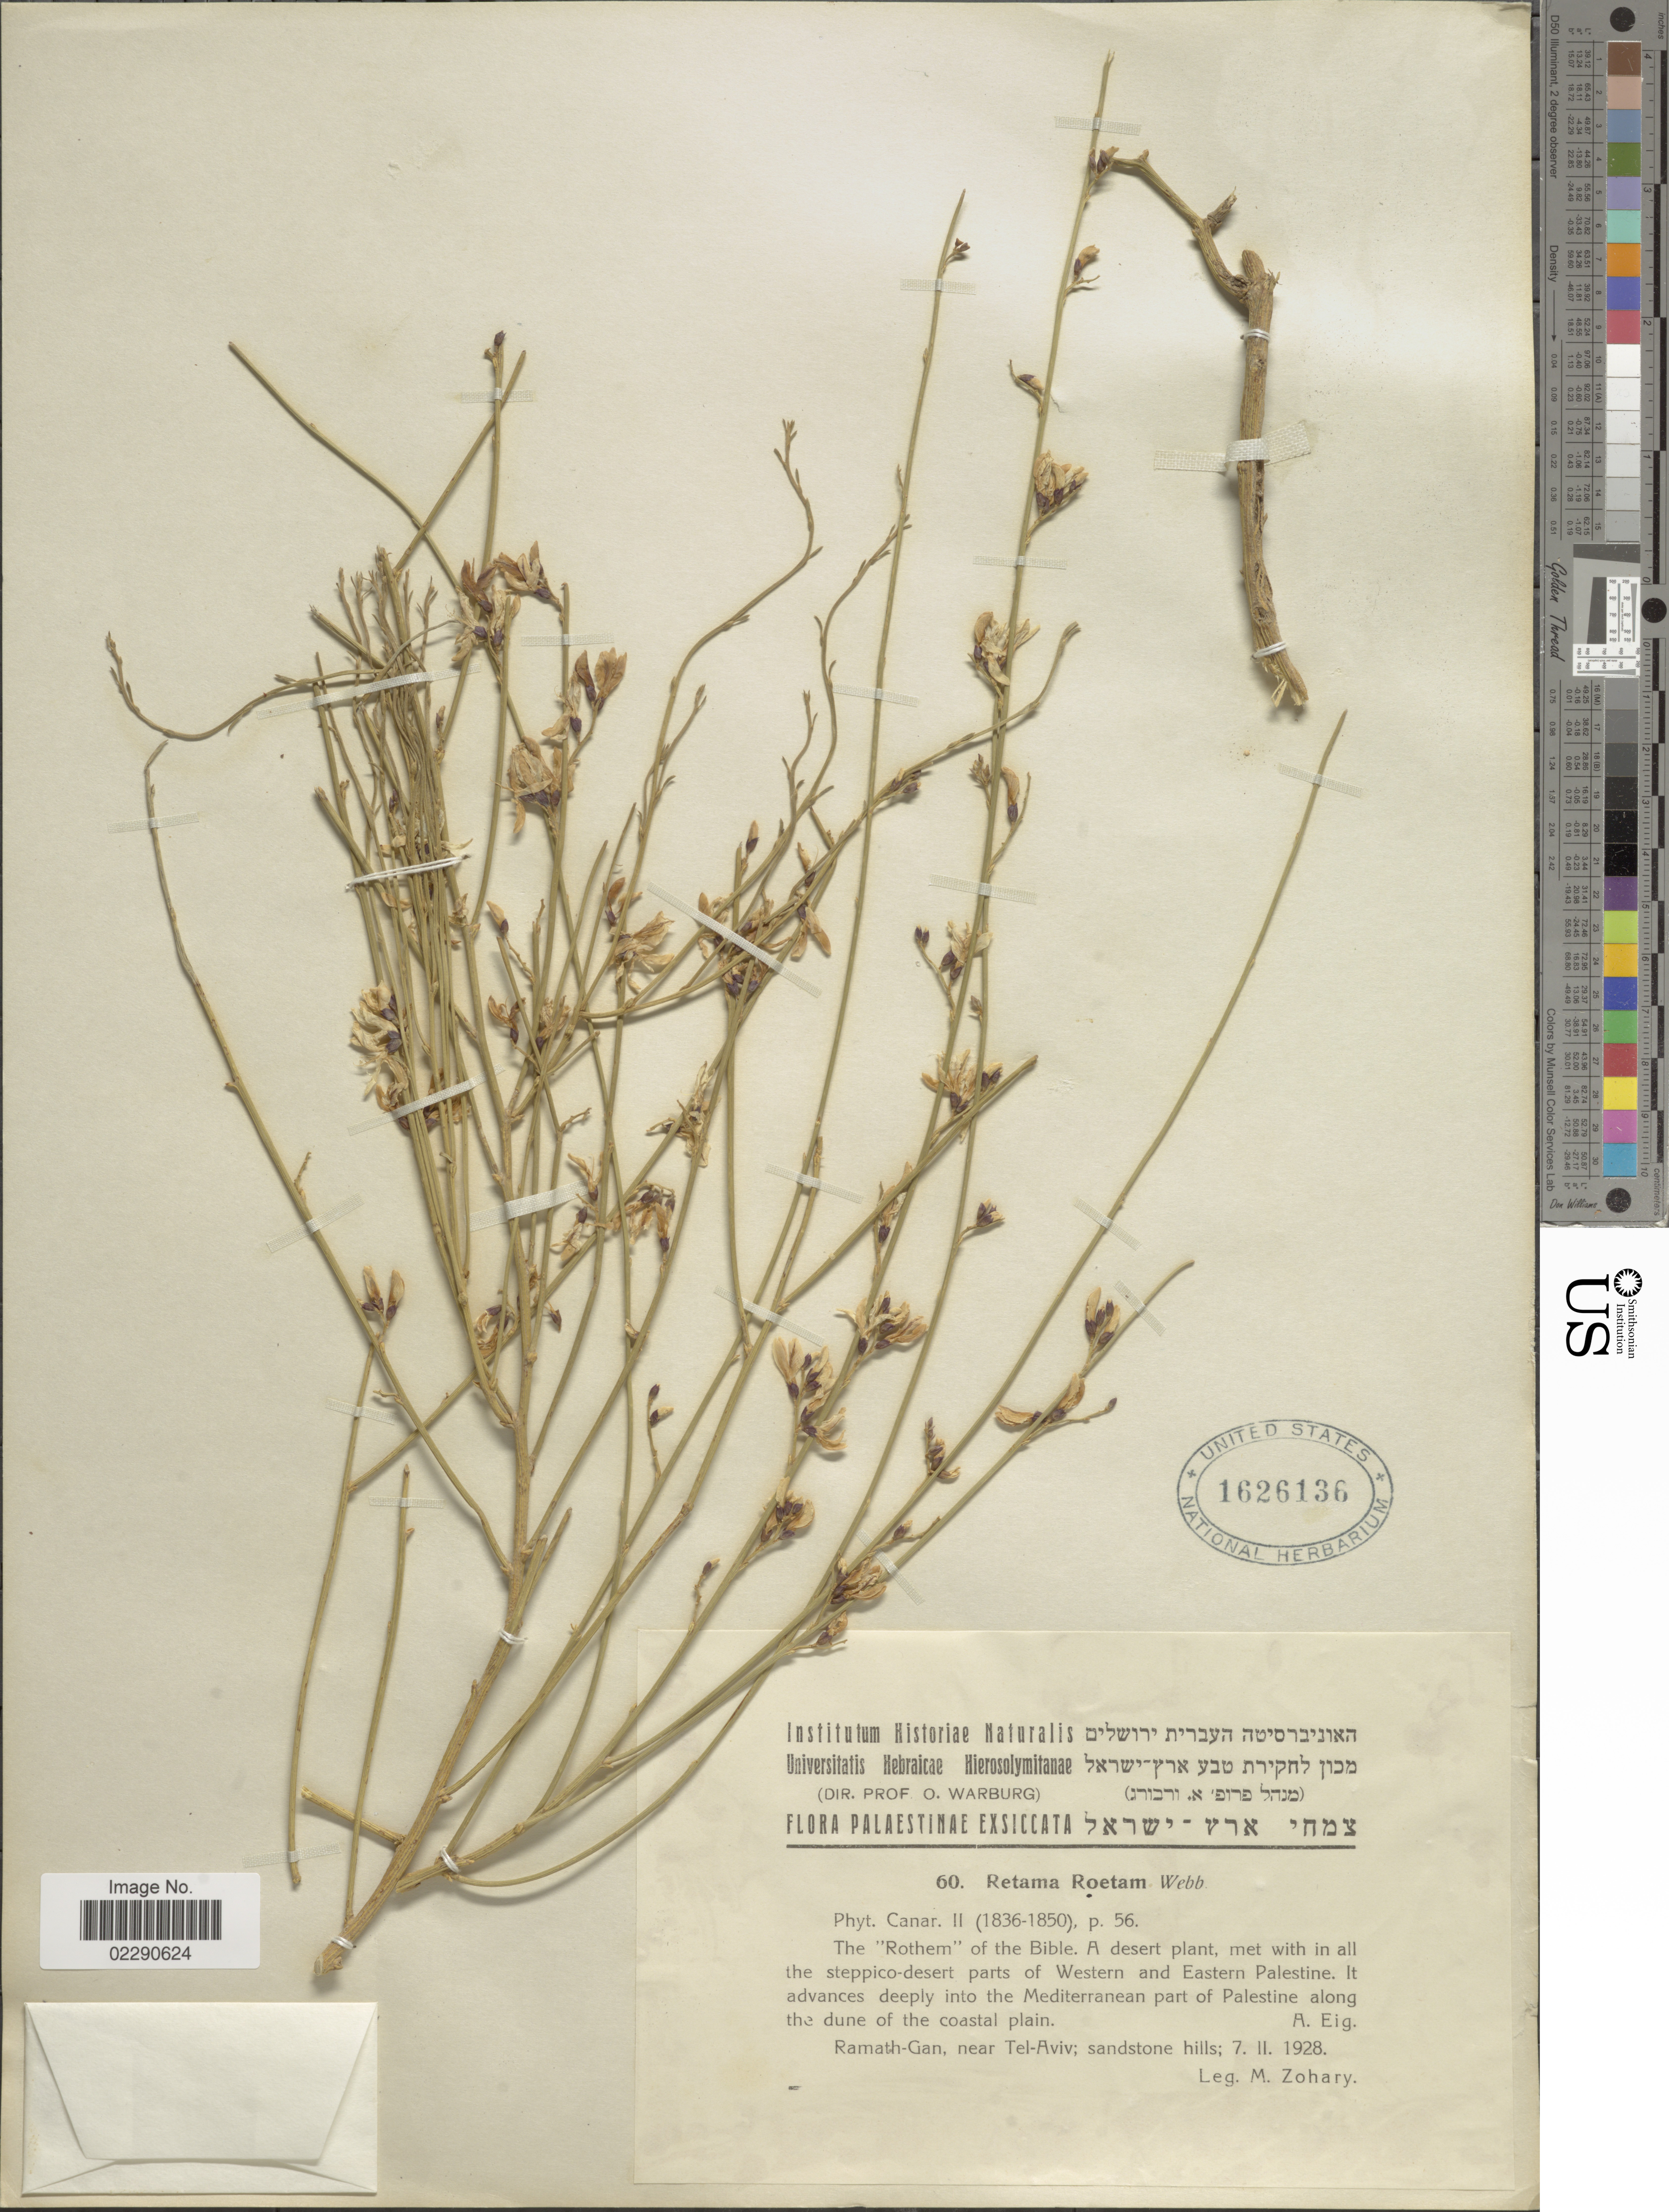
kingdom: Plantae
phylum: Tracheophyta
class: Magnoliopsida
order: Fabales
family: Fabaceae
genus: Retama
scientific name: Retama raetam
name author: (Forssk.) Webb & Berthel.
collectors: M. Zohary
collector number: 60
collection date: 1928-02-07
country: Israel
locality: Mediterranean part of Palestine along the dune of the coastal plain, Ramath-Gan, Near Tel-Aviv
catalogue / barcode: US 1626136